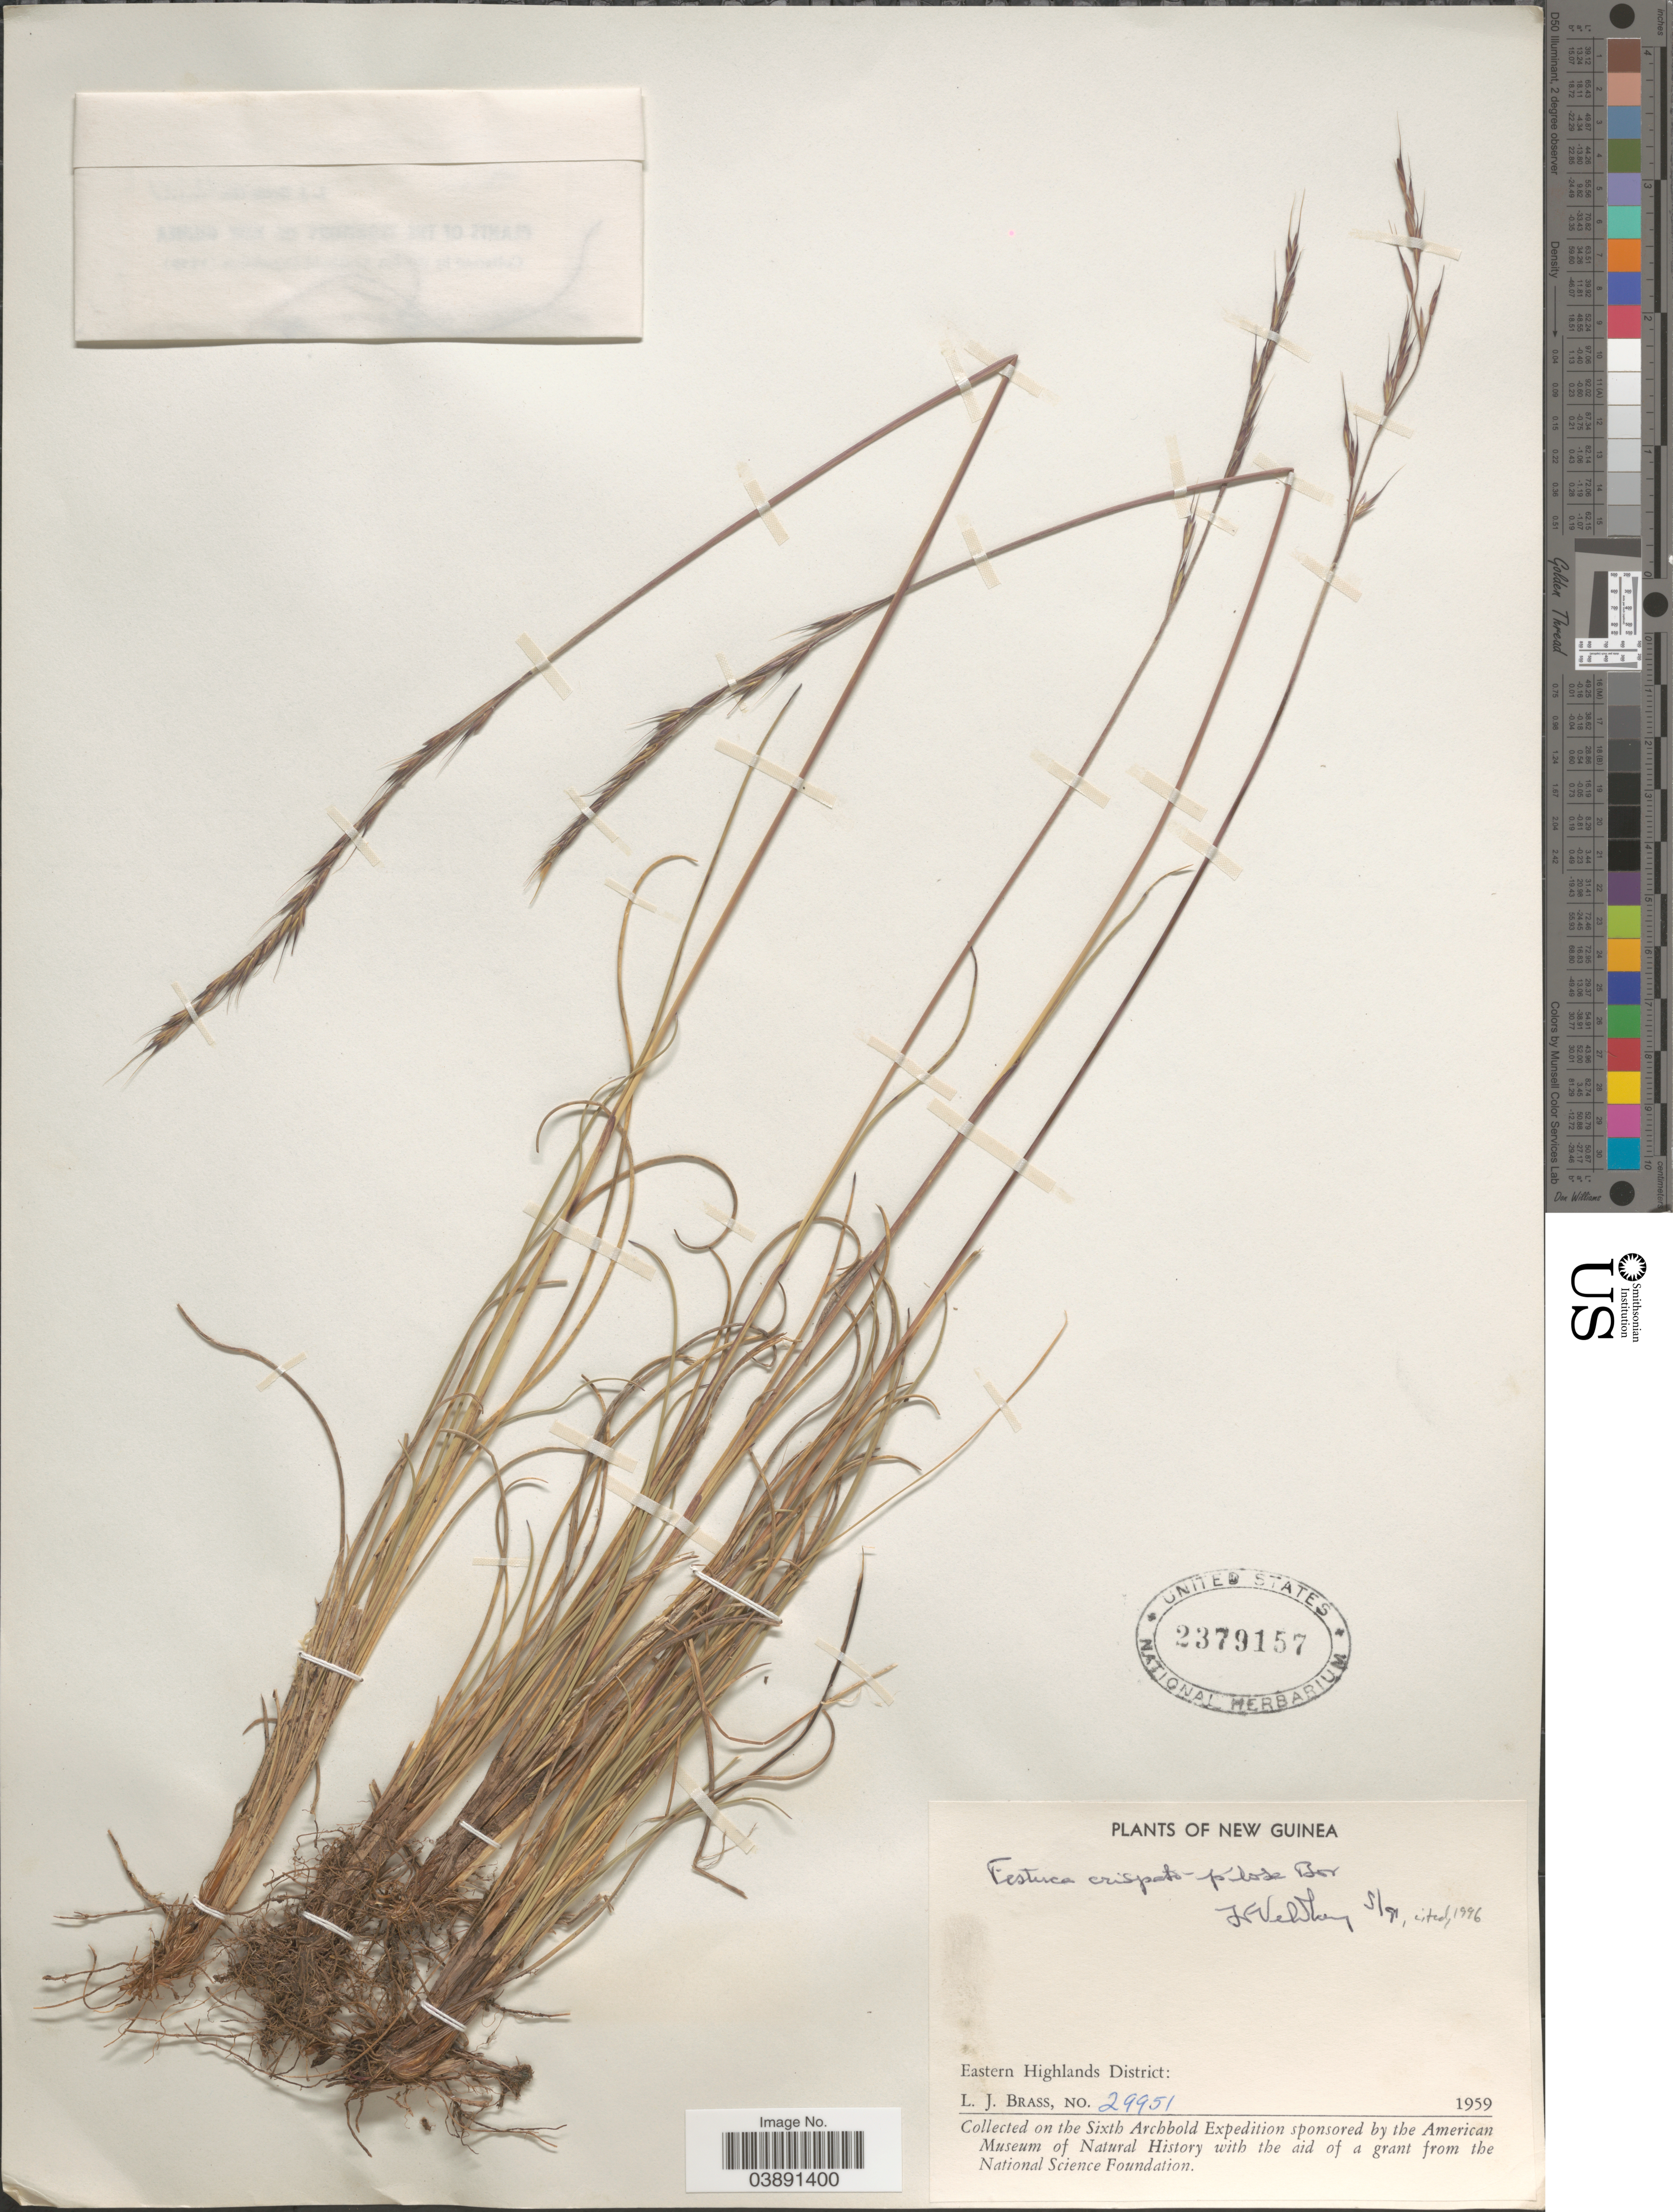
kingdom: Plantae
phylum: Tracheophyta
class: Liliopsida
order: Poales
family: Poaceae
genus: Festuca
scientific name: Festuca crispato-pilosa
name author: Bor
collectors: L. J. Brass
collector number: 29951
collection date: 1959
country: Papua New Guinea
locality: New Guinea. Eastern Highlands District.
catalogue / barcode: US 2379157